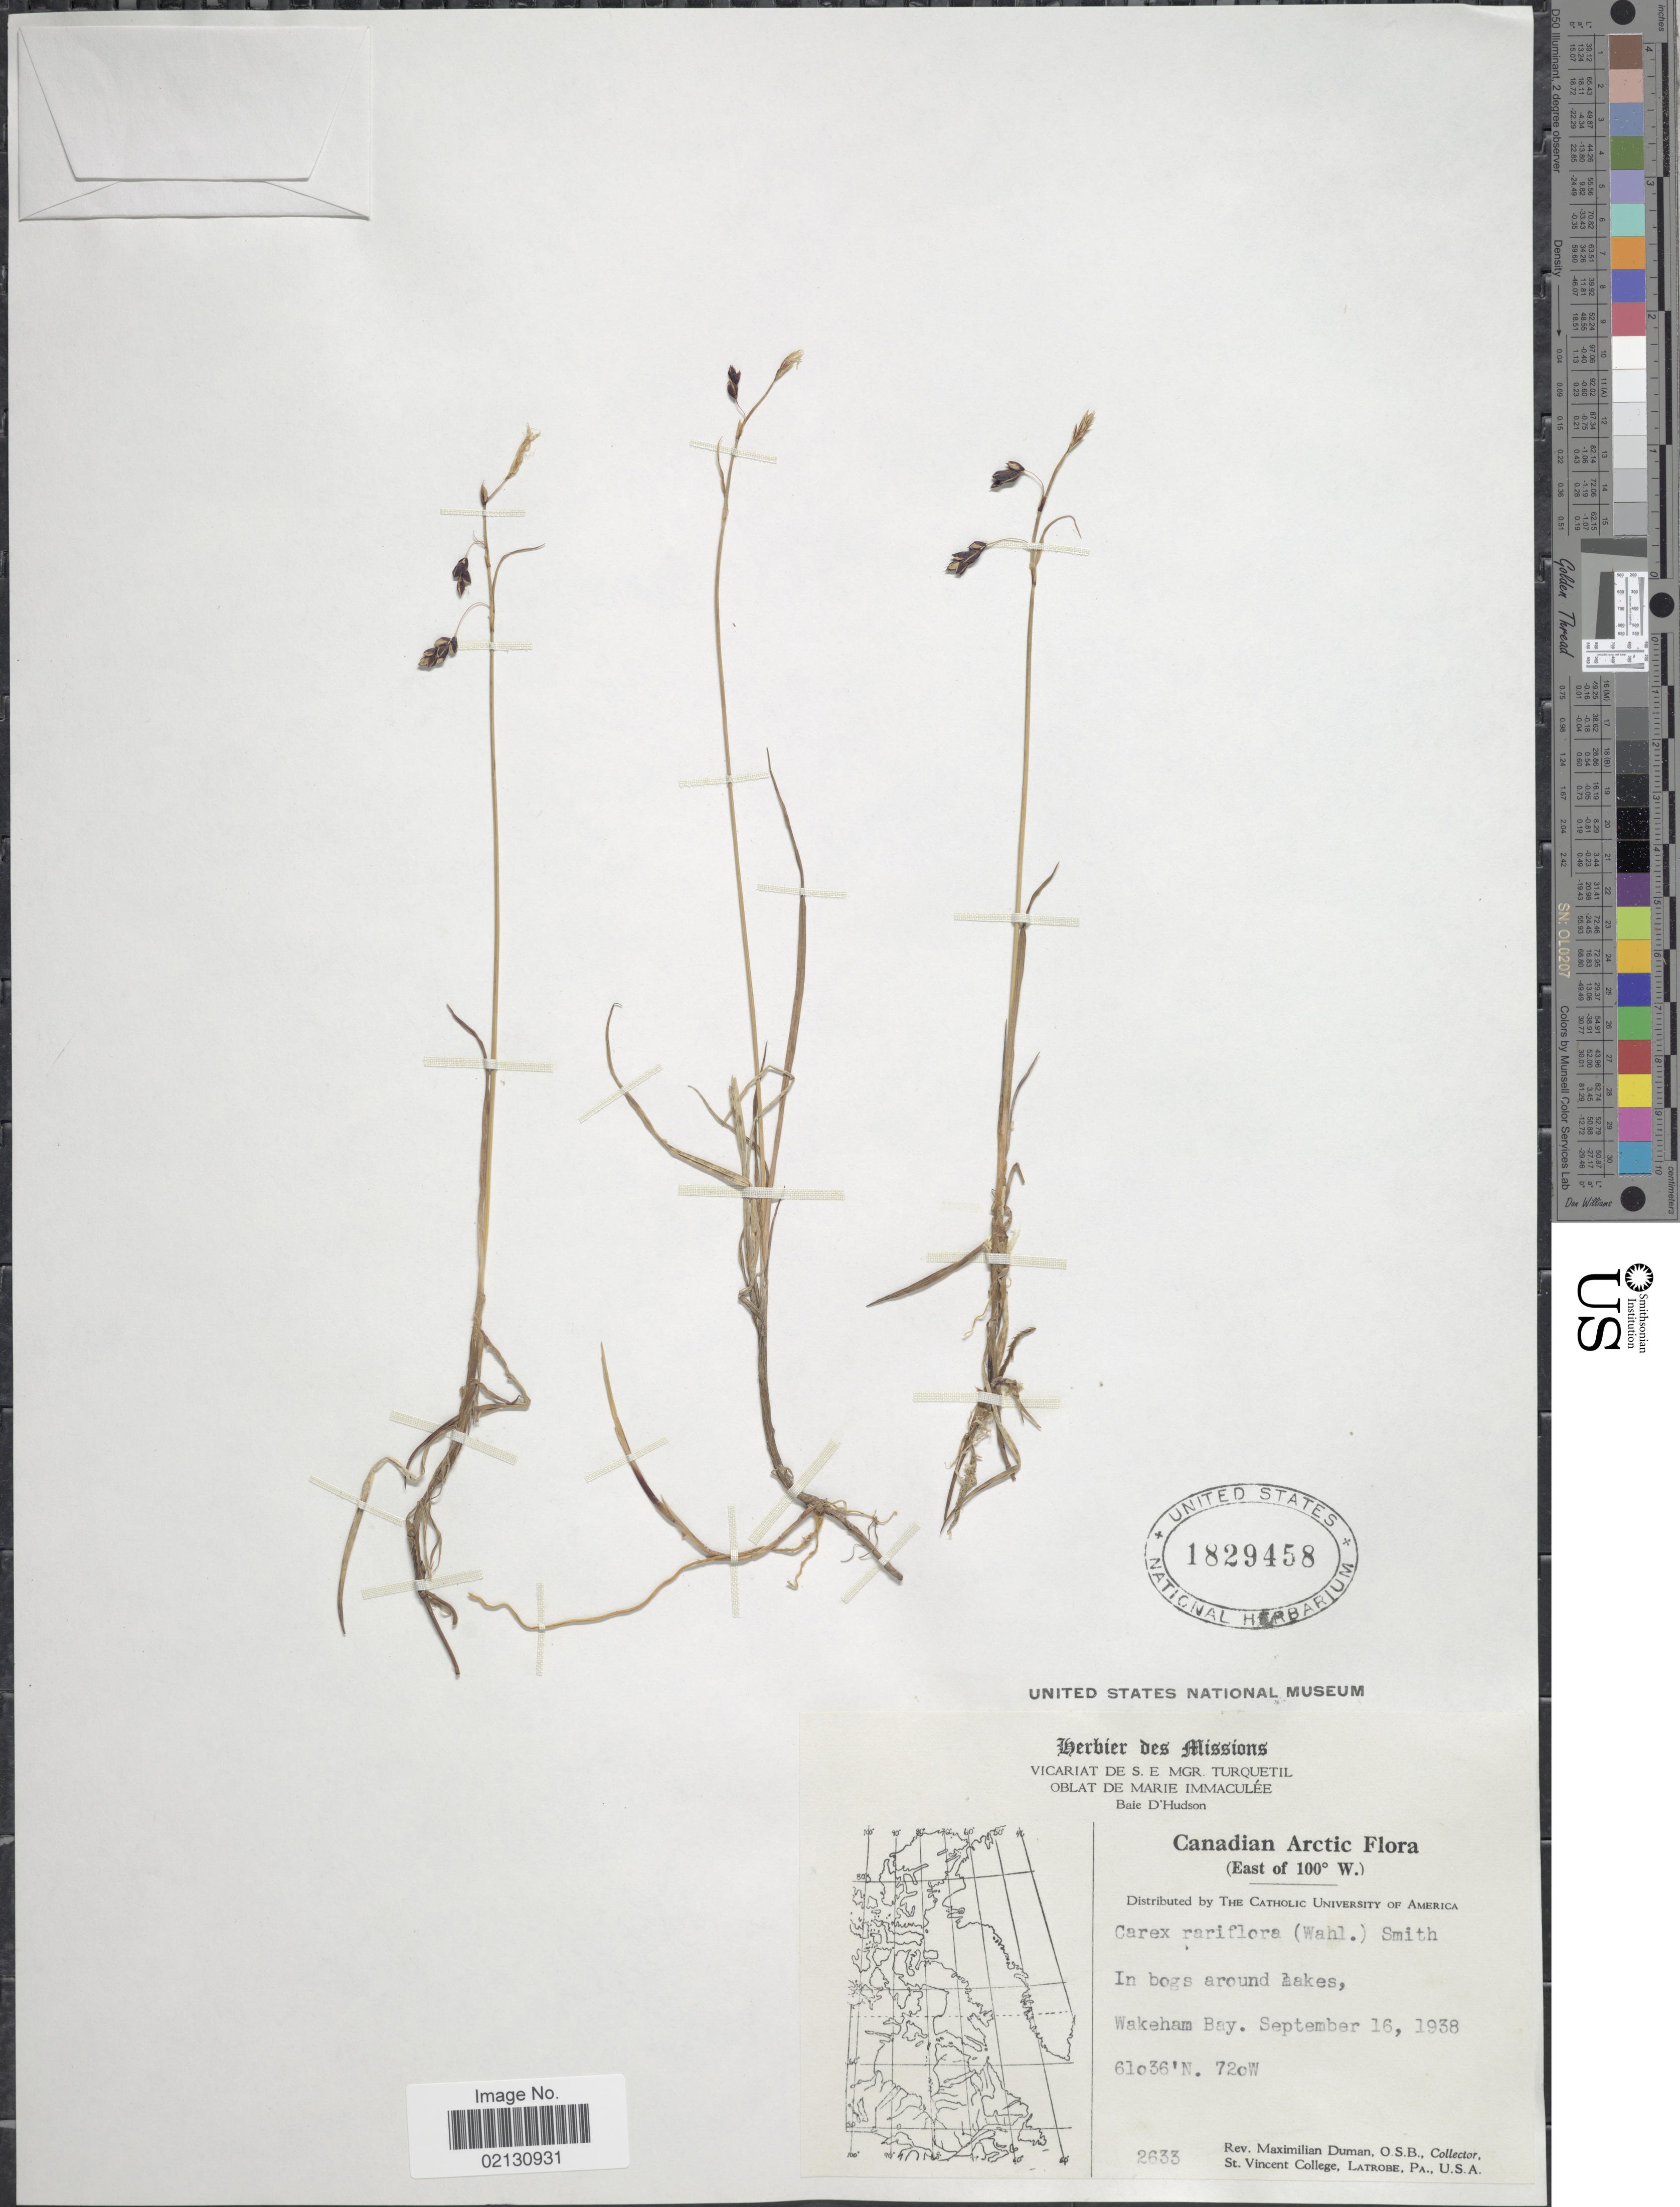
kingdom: Plantae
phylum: Tracheophyta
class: Liliopsida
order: Poales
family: Cyperaceae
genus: Carex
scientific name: Carex rariflora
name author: (Wahlenb.) Sm.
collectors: M. Duman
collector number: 2633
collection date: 1938-09-16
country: Canada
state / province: Quebec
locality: Canadian Arctic (East of 100° W.) Wakeham Bay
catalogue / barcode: US 1829458